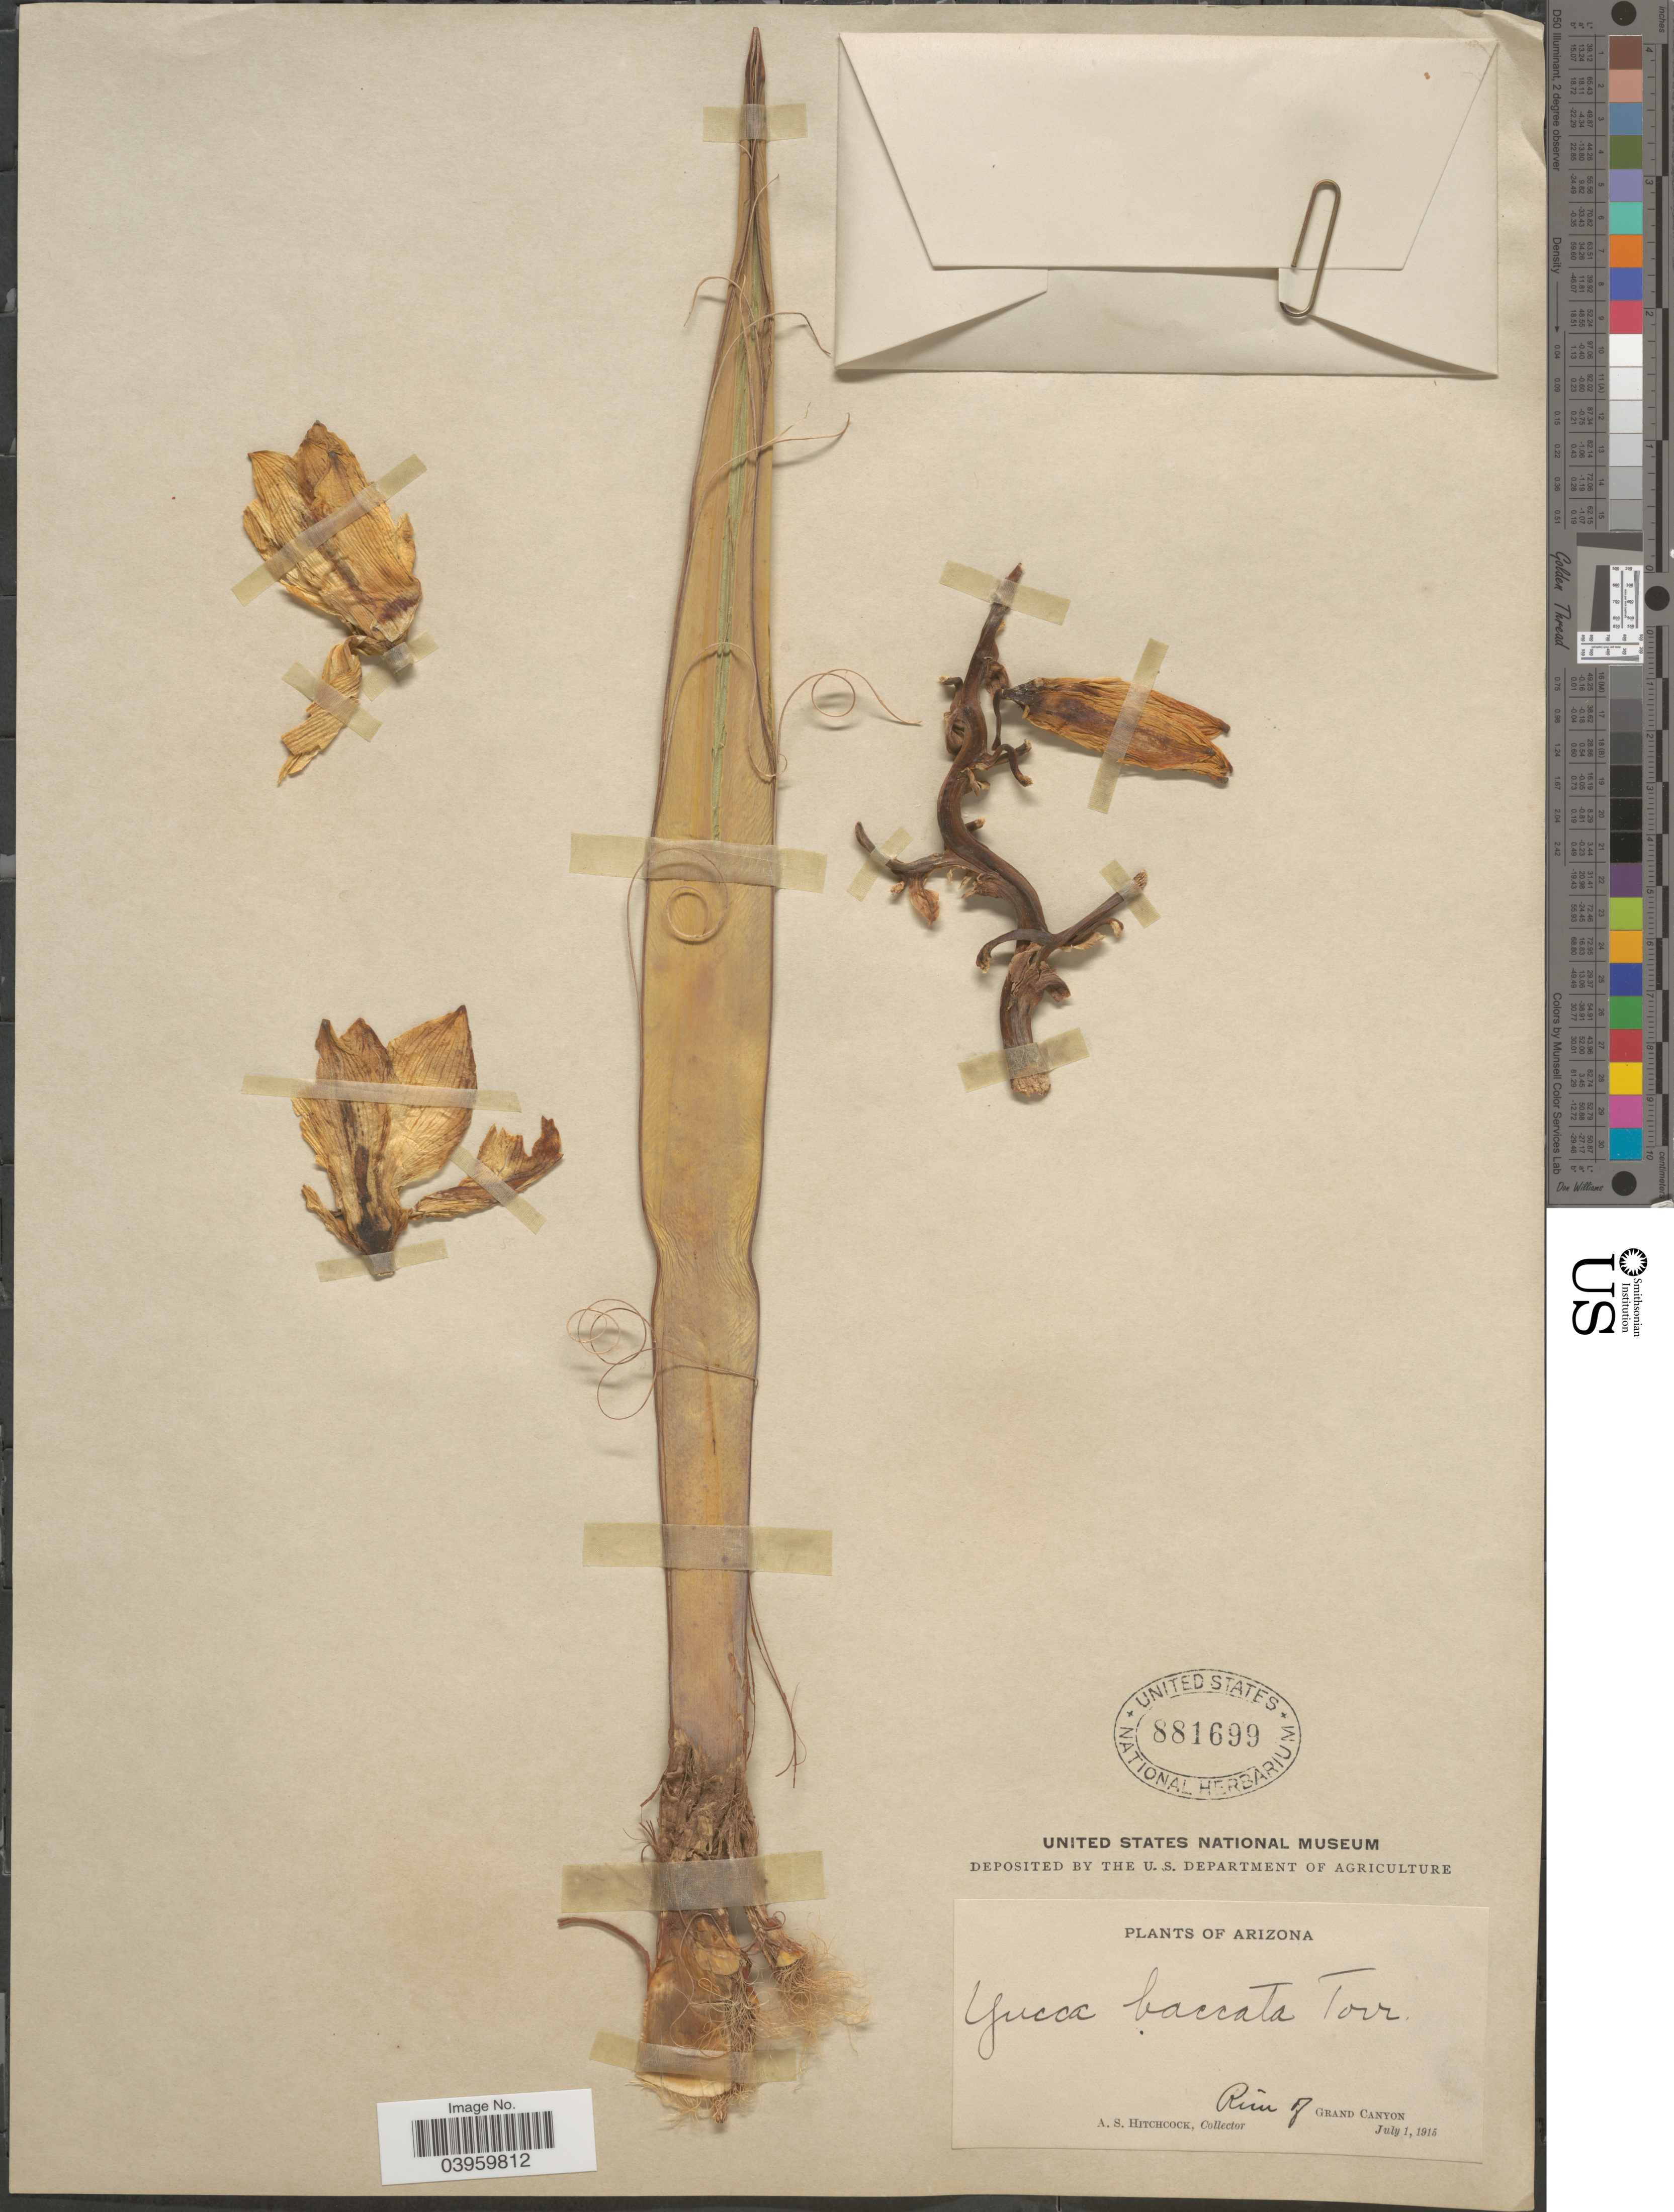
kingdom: Plantae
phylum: Tracheophyta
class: Liliopsida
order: Asparagales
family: Asparagaceae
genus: Yucca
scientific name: Yucca baccata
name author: Torr.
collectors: A. S. Hitchcock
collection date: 1915-07-01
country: United States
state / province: Arizona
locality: Rim of Grand Canyon.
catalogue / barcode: US 881699